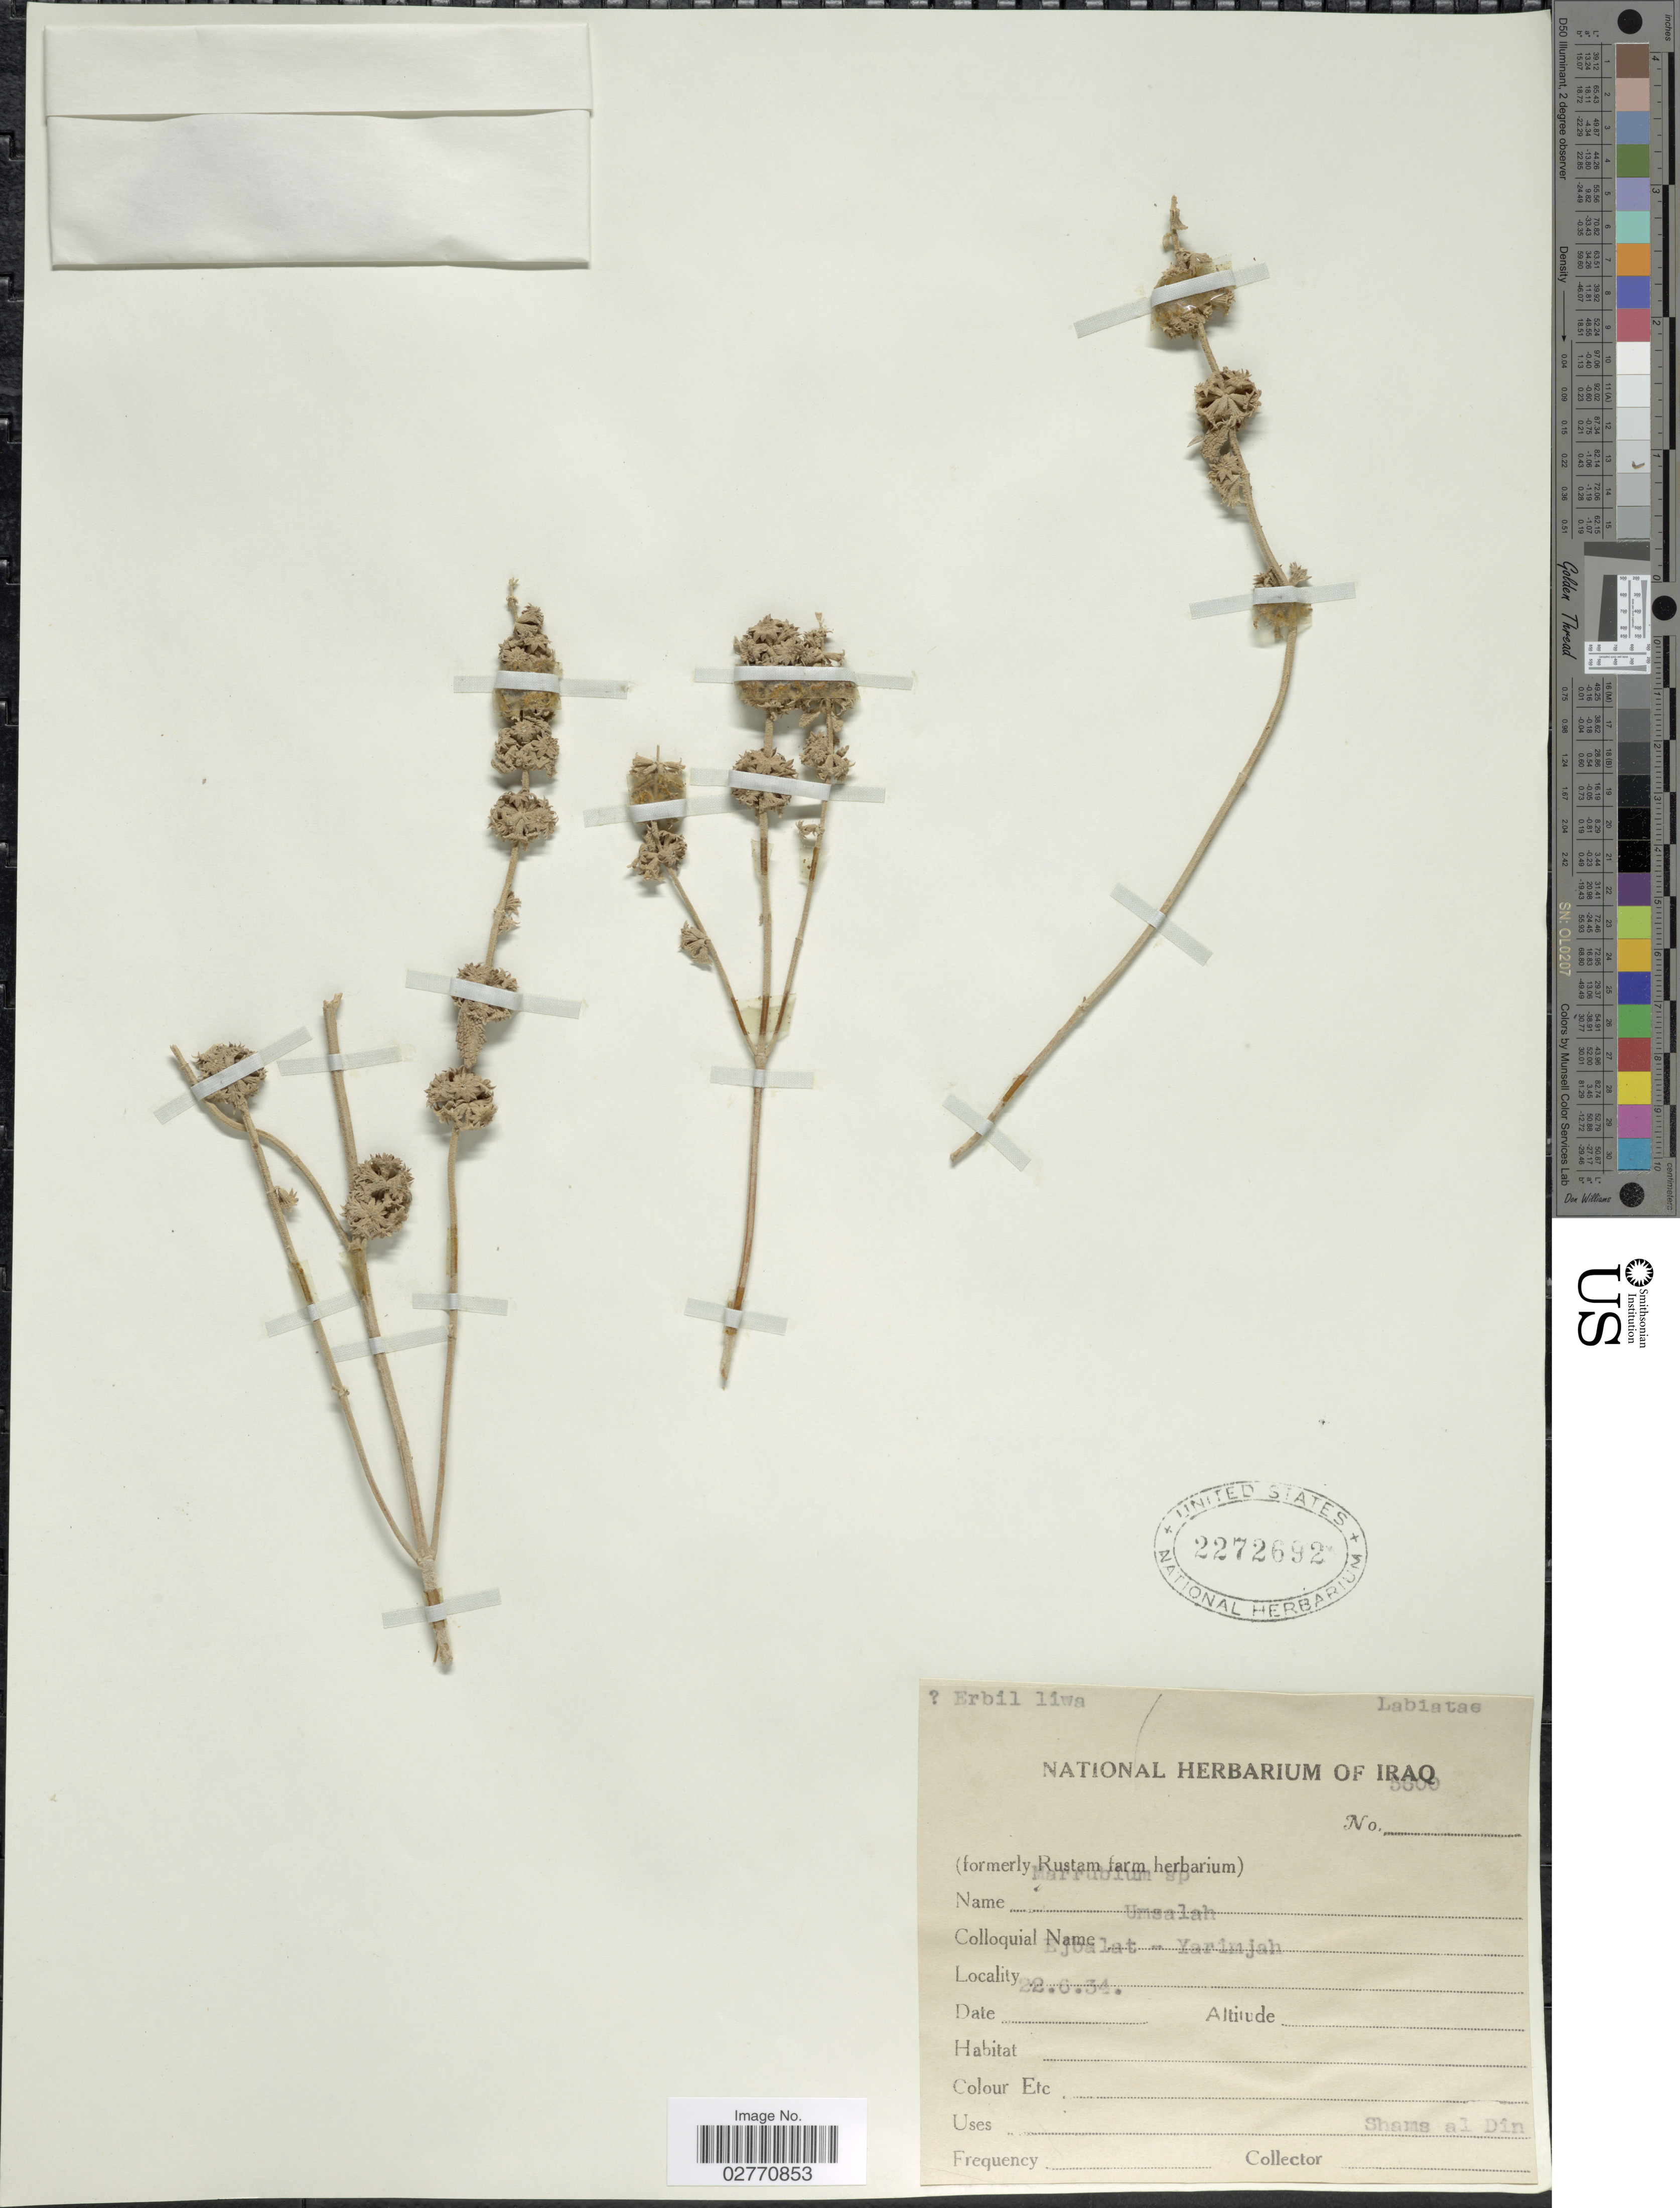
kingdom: Plantae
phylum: Tracheophyta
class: Magnoliopsida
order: Lamiales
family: Lamiaceae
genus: Marrubium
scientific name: Marrubium sp.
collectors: S. al Din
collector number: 5600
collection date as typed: Transcribed d/m/y: 22/6/34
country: Iraq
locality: Erbil lliwa. Ejbalat - Yarimjah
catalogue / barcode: US 2272692